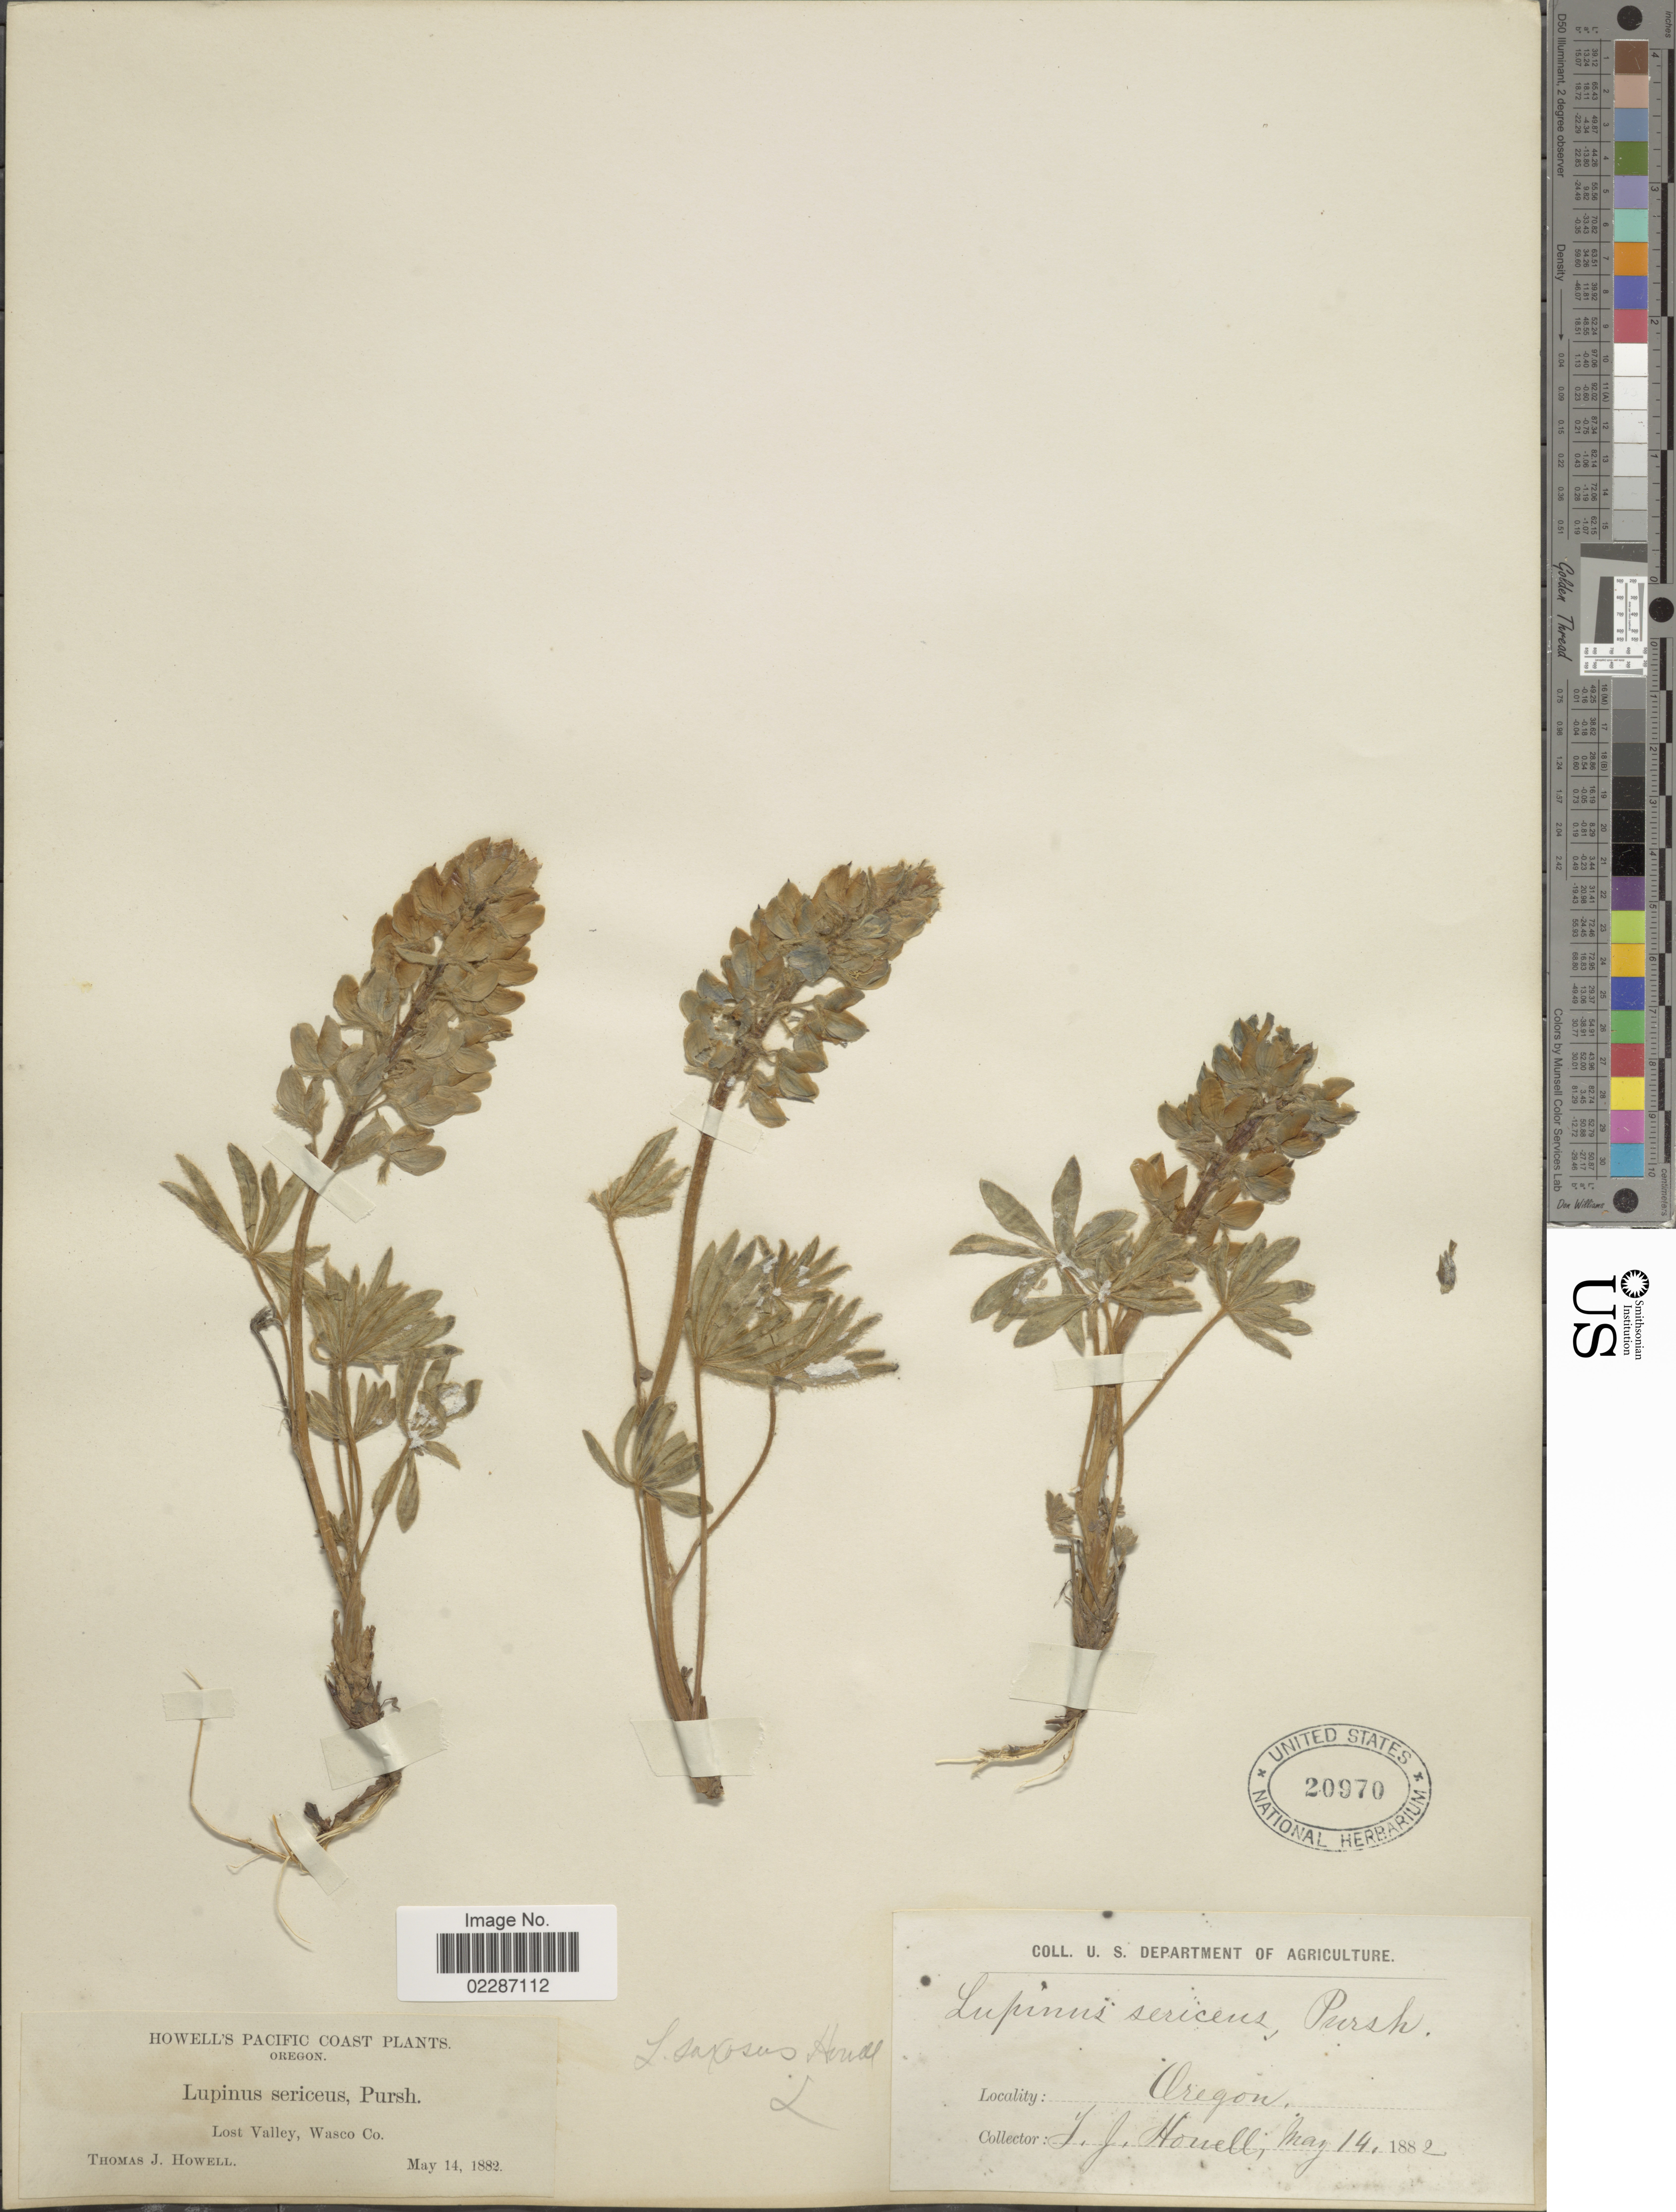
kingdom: Plantae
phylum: Tracheophyta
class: Magnoliopsida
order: Fabales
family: Fabaceae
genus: Lupinus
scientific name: Lupinus saxosus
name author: Howell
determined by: Cox, B. J.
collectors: T. J. Howell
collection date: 1882-05-14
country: United States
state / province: Oregon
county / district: Wasco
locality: Lost Valley, Wasco Co.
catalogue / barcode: US 20970